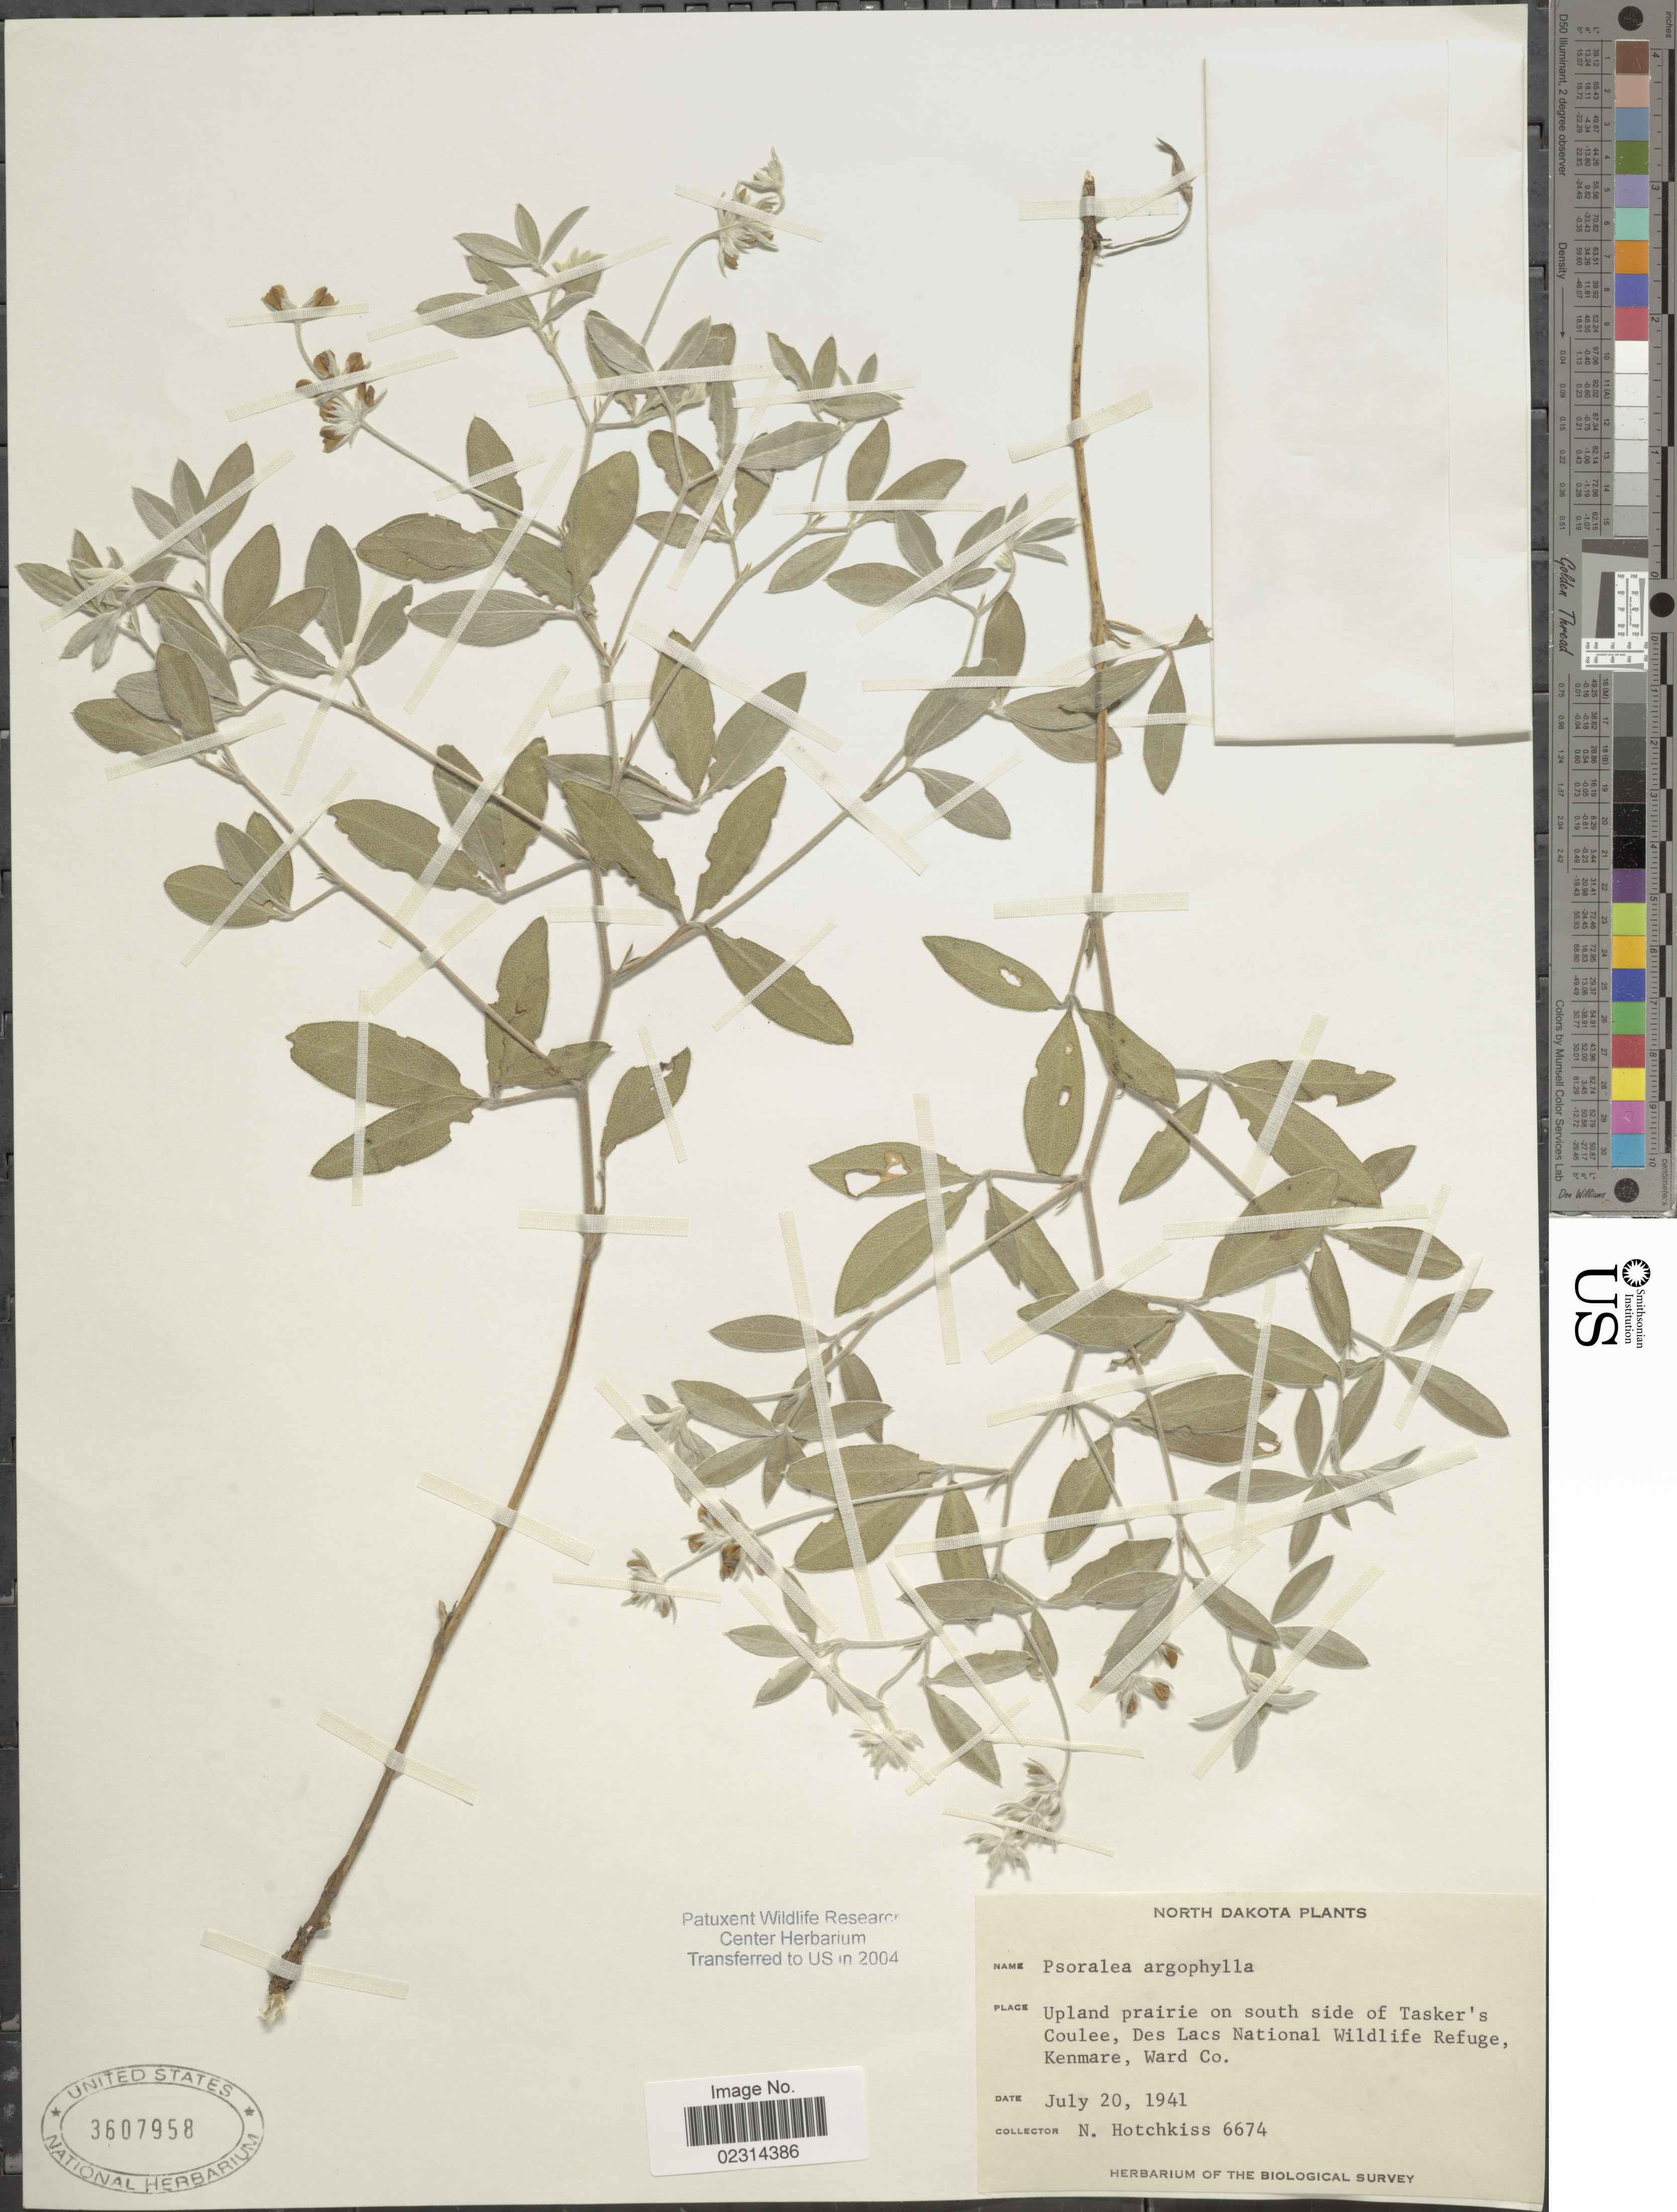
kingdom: Plantae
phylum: Tracheophyta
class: Magnoliopsida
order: Fabales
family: Fabaceae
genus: Pediomelum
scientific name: Pediomelum argophyllum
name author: (Pursh) J.W. Grimes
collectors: N. Hotchkiss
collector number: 6674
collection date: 1941-07-20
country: United States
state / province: North Dakota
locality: South side of Tasker's Coulee, Des Lacs National Wildlife Refuge, Kenmare, Ward Co.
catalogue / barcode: US 3607958